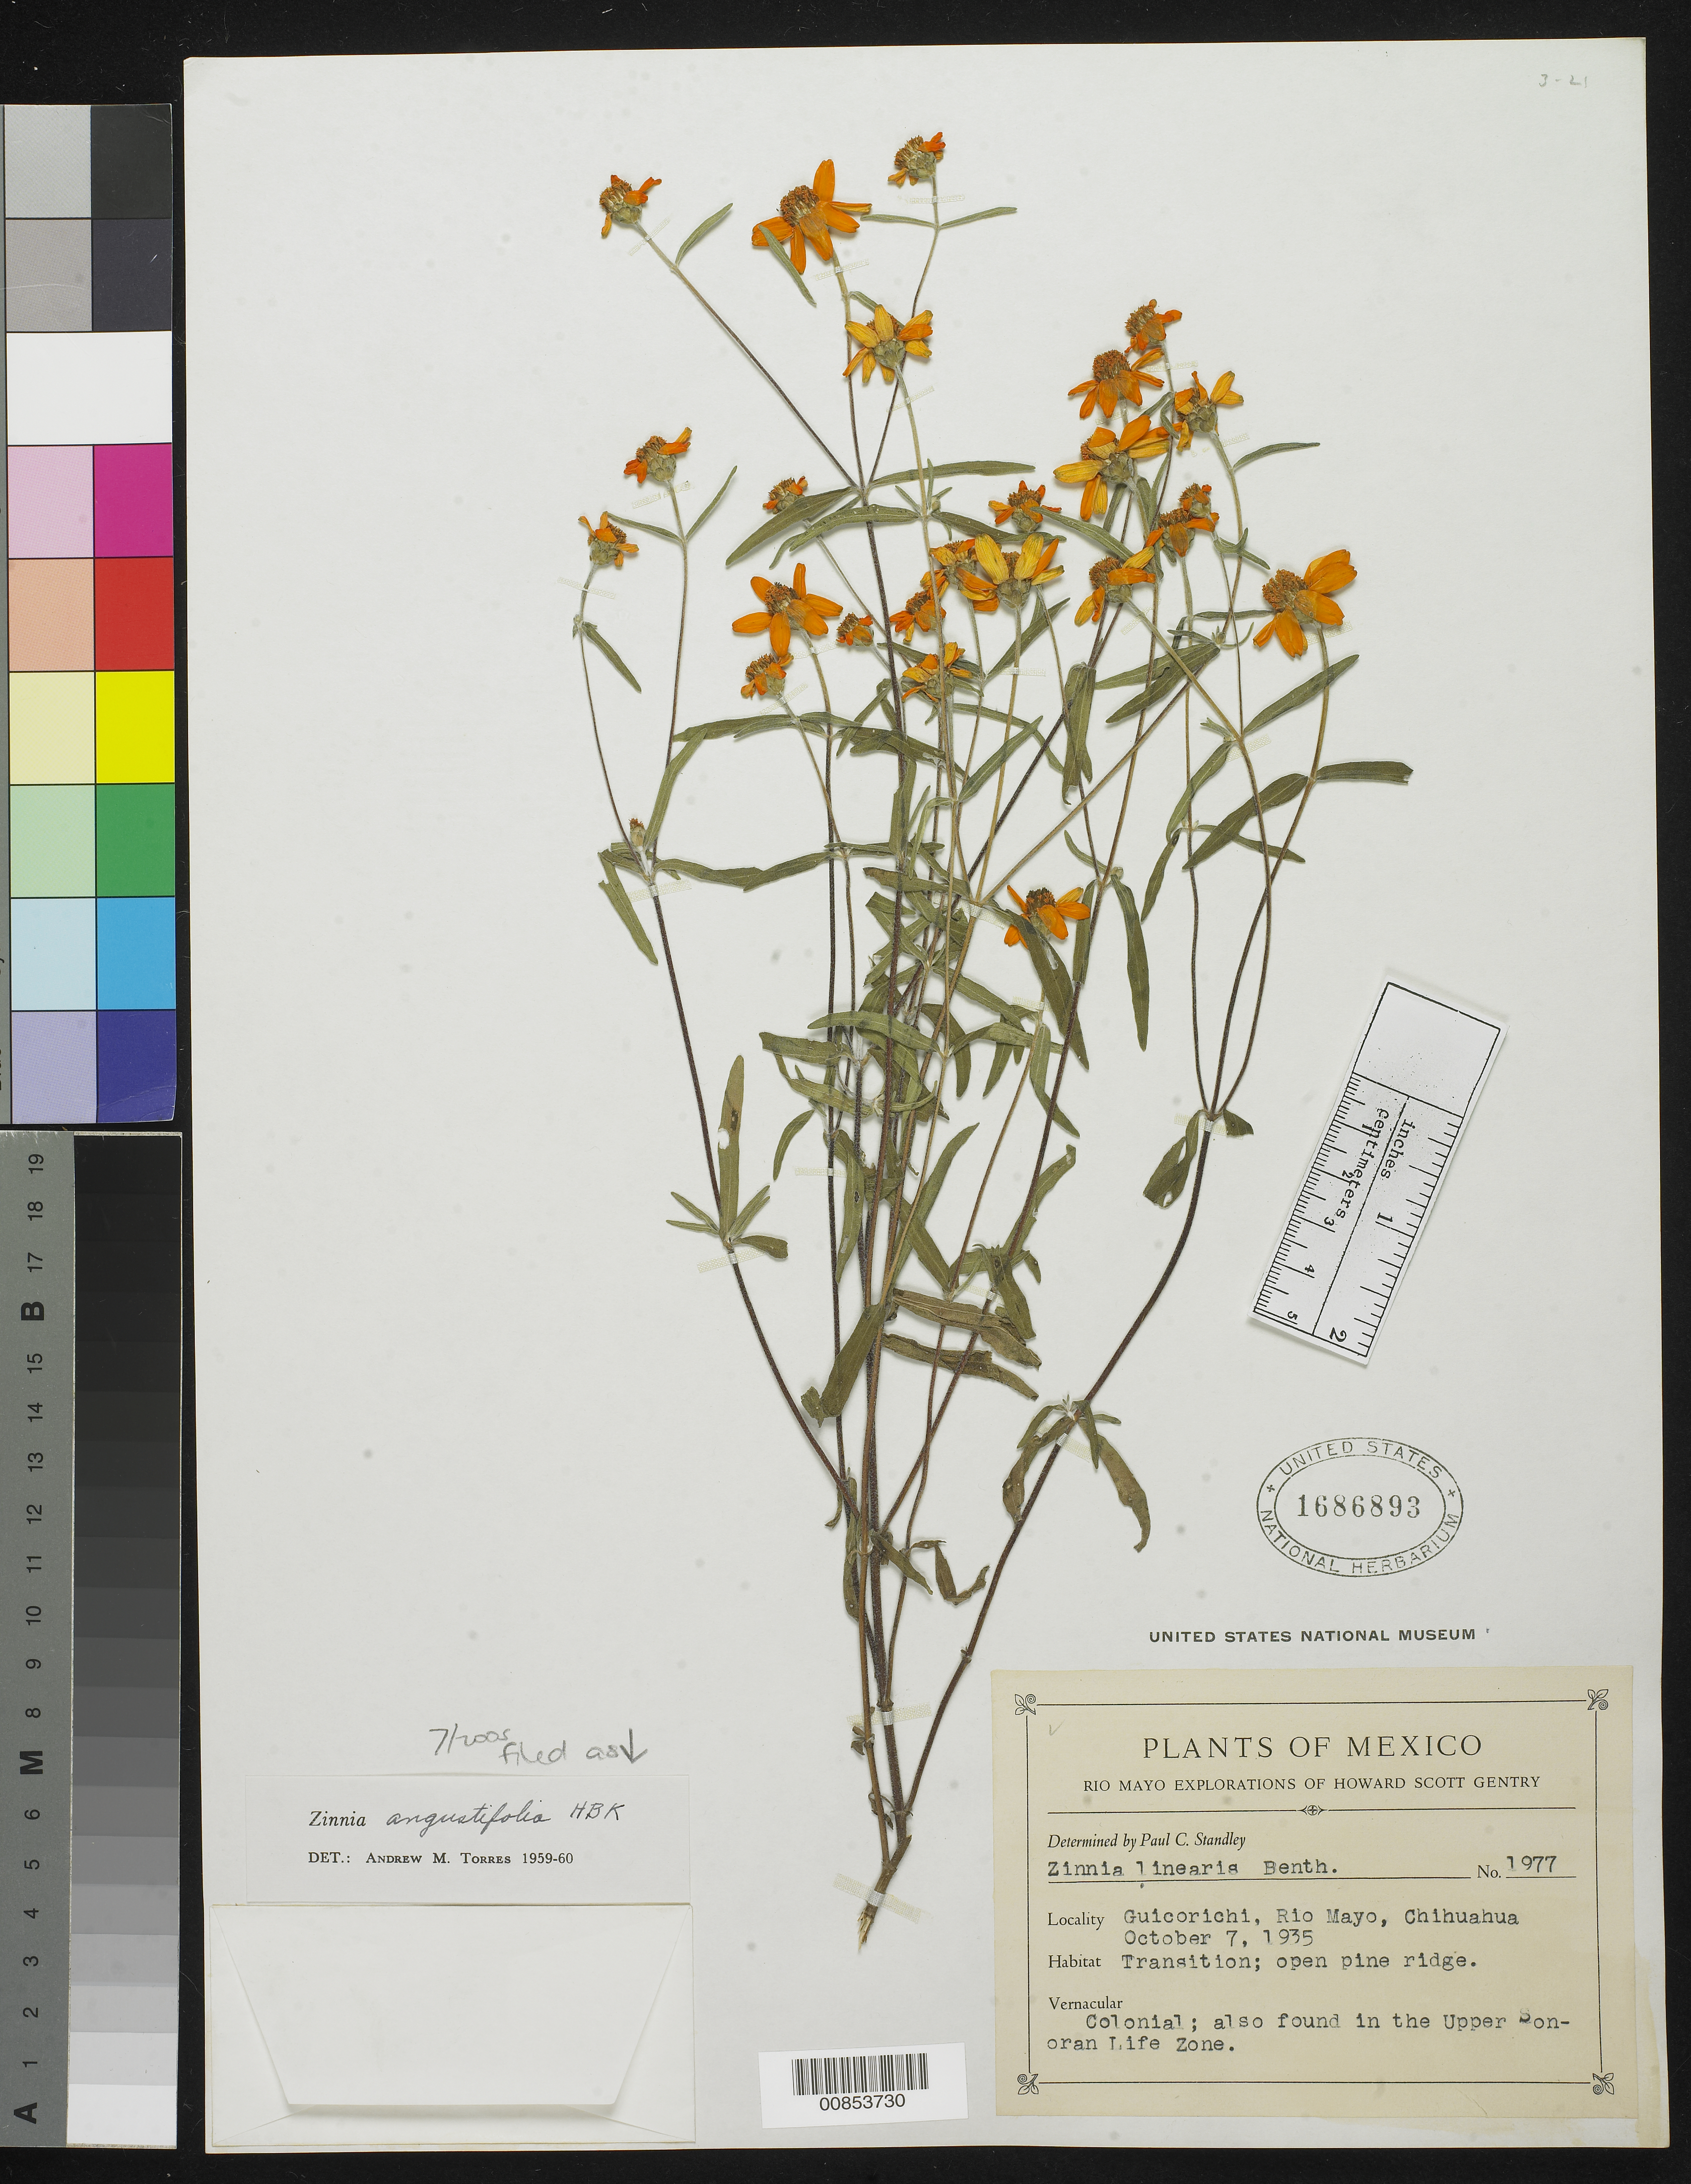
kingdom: Plantae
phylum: Tracheophyta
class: Magnoliopsida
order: Asterales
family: Asteraceae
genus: Zinnia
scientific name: Zinnia angustifolia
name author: Kunth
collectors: H. S. Gentry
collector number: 1977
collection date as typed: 07 Oct 1935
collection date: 1935-10-07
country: Mexico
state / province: Chihuahua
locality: Guicorichi, Río Mayo, Chihuahua.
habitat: Transition; open pine ridge.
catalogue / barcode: US 1686893